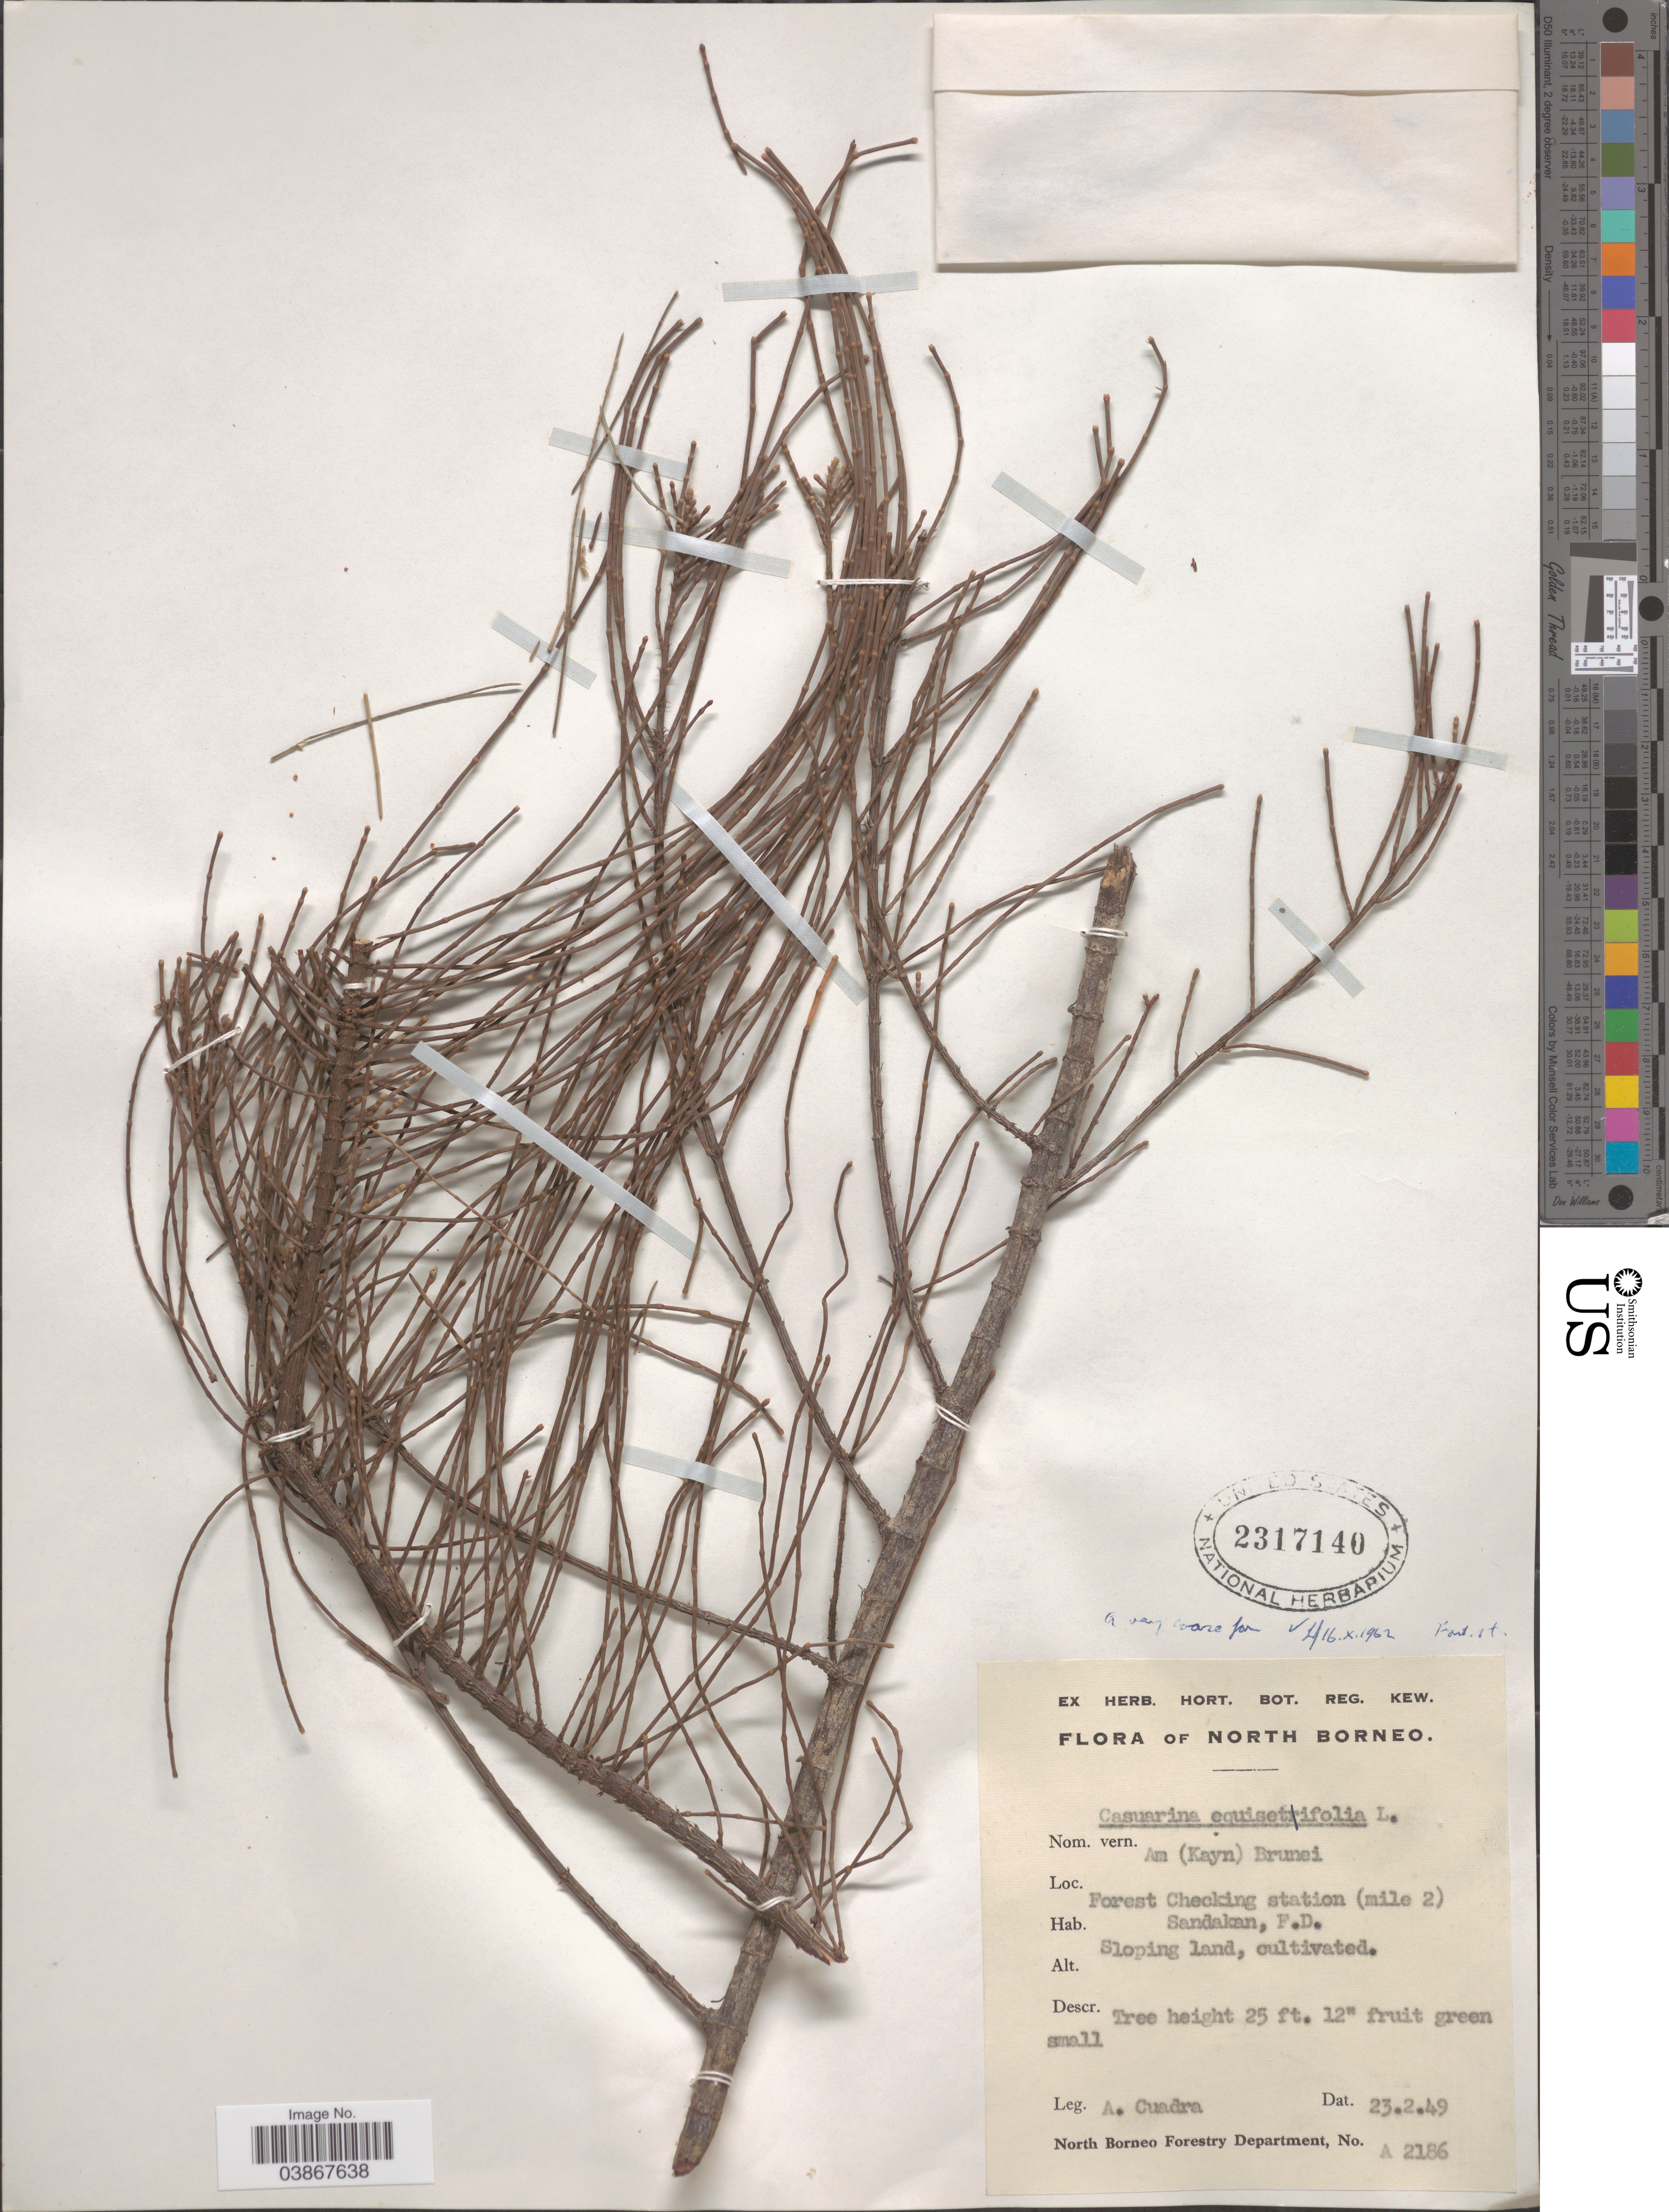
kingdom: Plantae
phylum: Tracheophyta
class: Magnoliopsida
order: Fagales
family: Casuarinaceae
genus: Casuarina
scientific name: Casuarina equisetifolia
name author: L.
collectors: A. Cuadra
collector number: A2186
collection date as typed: Transcribed d/m/y: 23/2/49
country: Malaysia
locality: North Borneo. Forest Checking station (mile 2) Sandakan, F.D.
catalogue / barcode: US 2317140